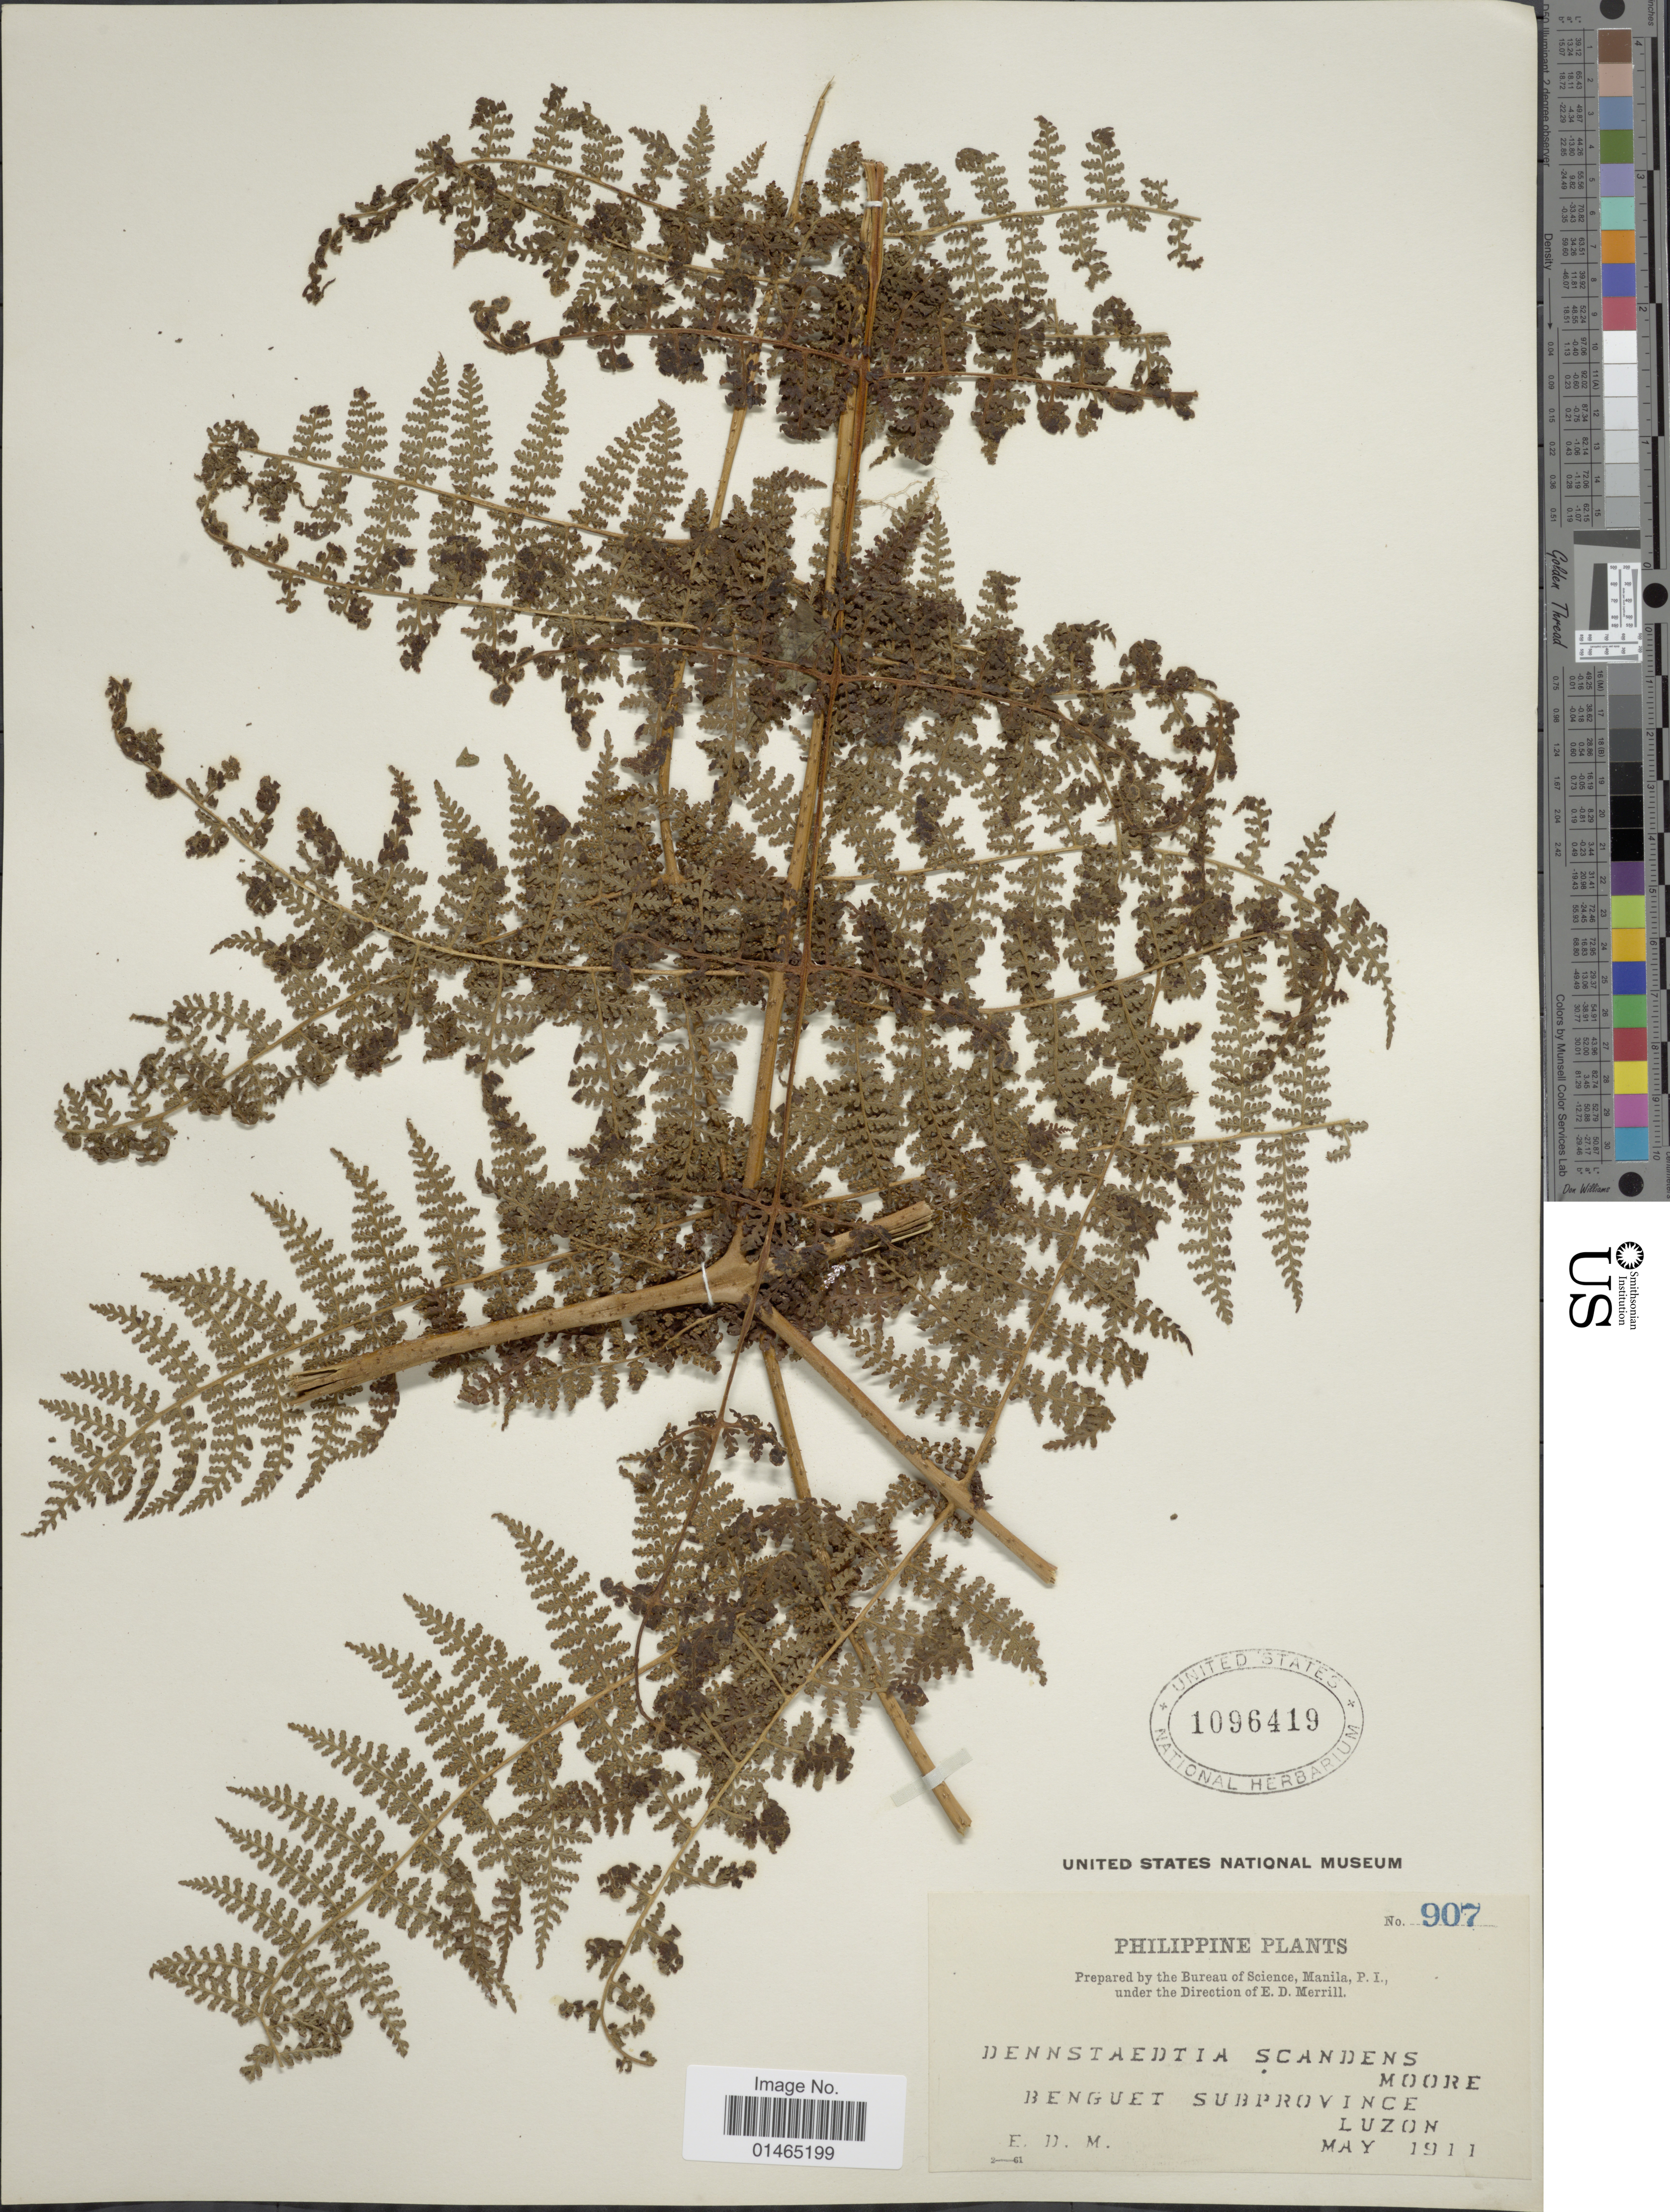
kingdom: Plantae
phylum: Tracheophyta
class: Polypodiopsida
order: Polypodiales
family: Dennstaedtiaceae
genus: Dennstaedtia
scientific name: Dennstaedtia scandens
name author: (Blume) S. Moore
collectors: E. D. Merrill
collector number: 907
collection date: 1911-05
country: Philippines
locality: Benguet Subprovince, Luzon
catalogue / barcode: US 1096419